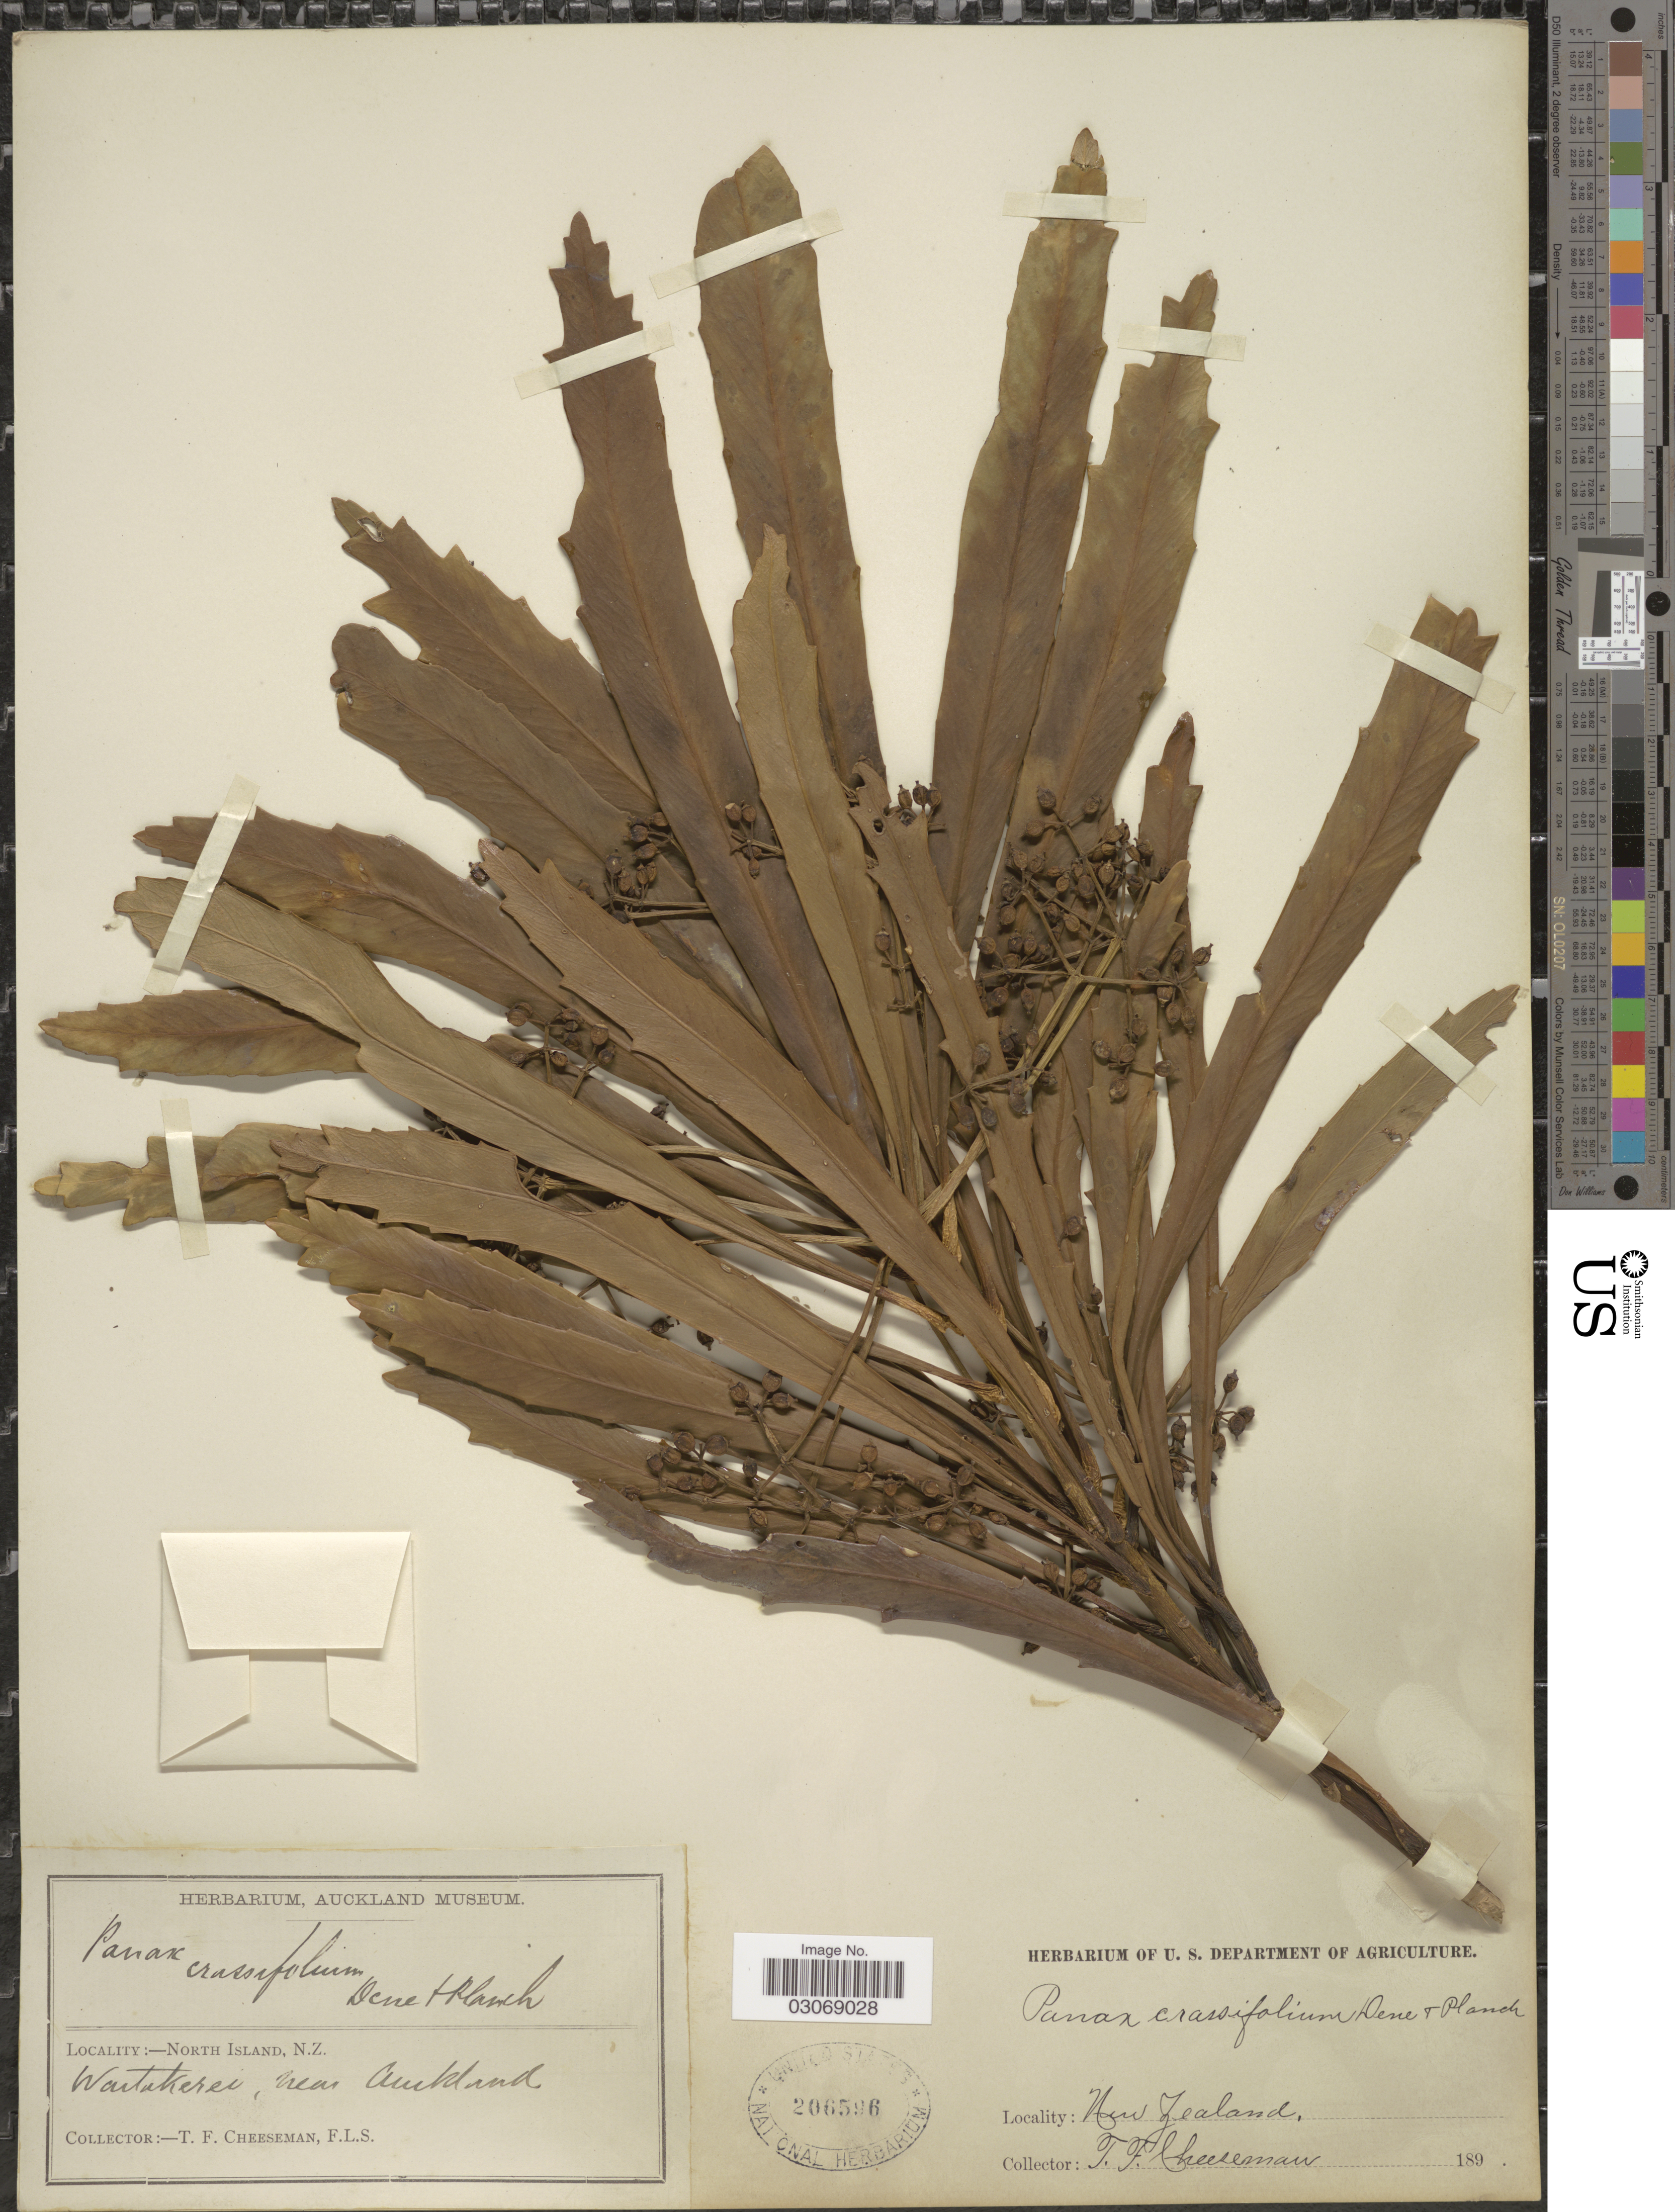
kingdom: Plantae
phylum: Tracheophyta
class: Magnoliopsida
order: Apiales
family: Araliaceae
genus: Pseudopanax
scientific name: Pseudopanax crassifolius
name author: (Sol. ex A. Cunn.) K. Koch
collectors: T. F. Cheeseman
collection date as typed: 189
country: New Zealand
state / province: Auckland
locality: North Island. Waitakerei, near Auckland.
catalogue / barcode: US 206596